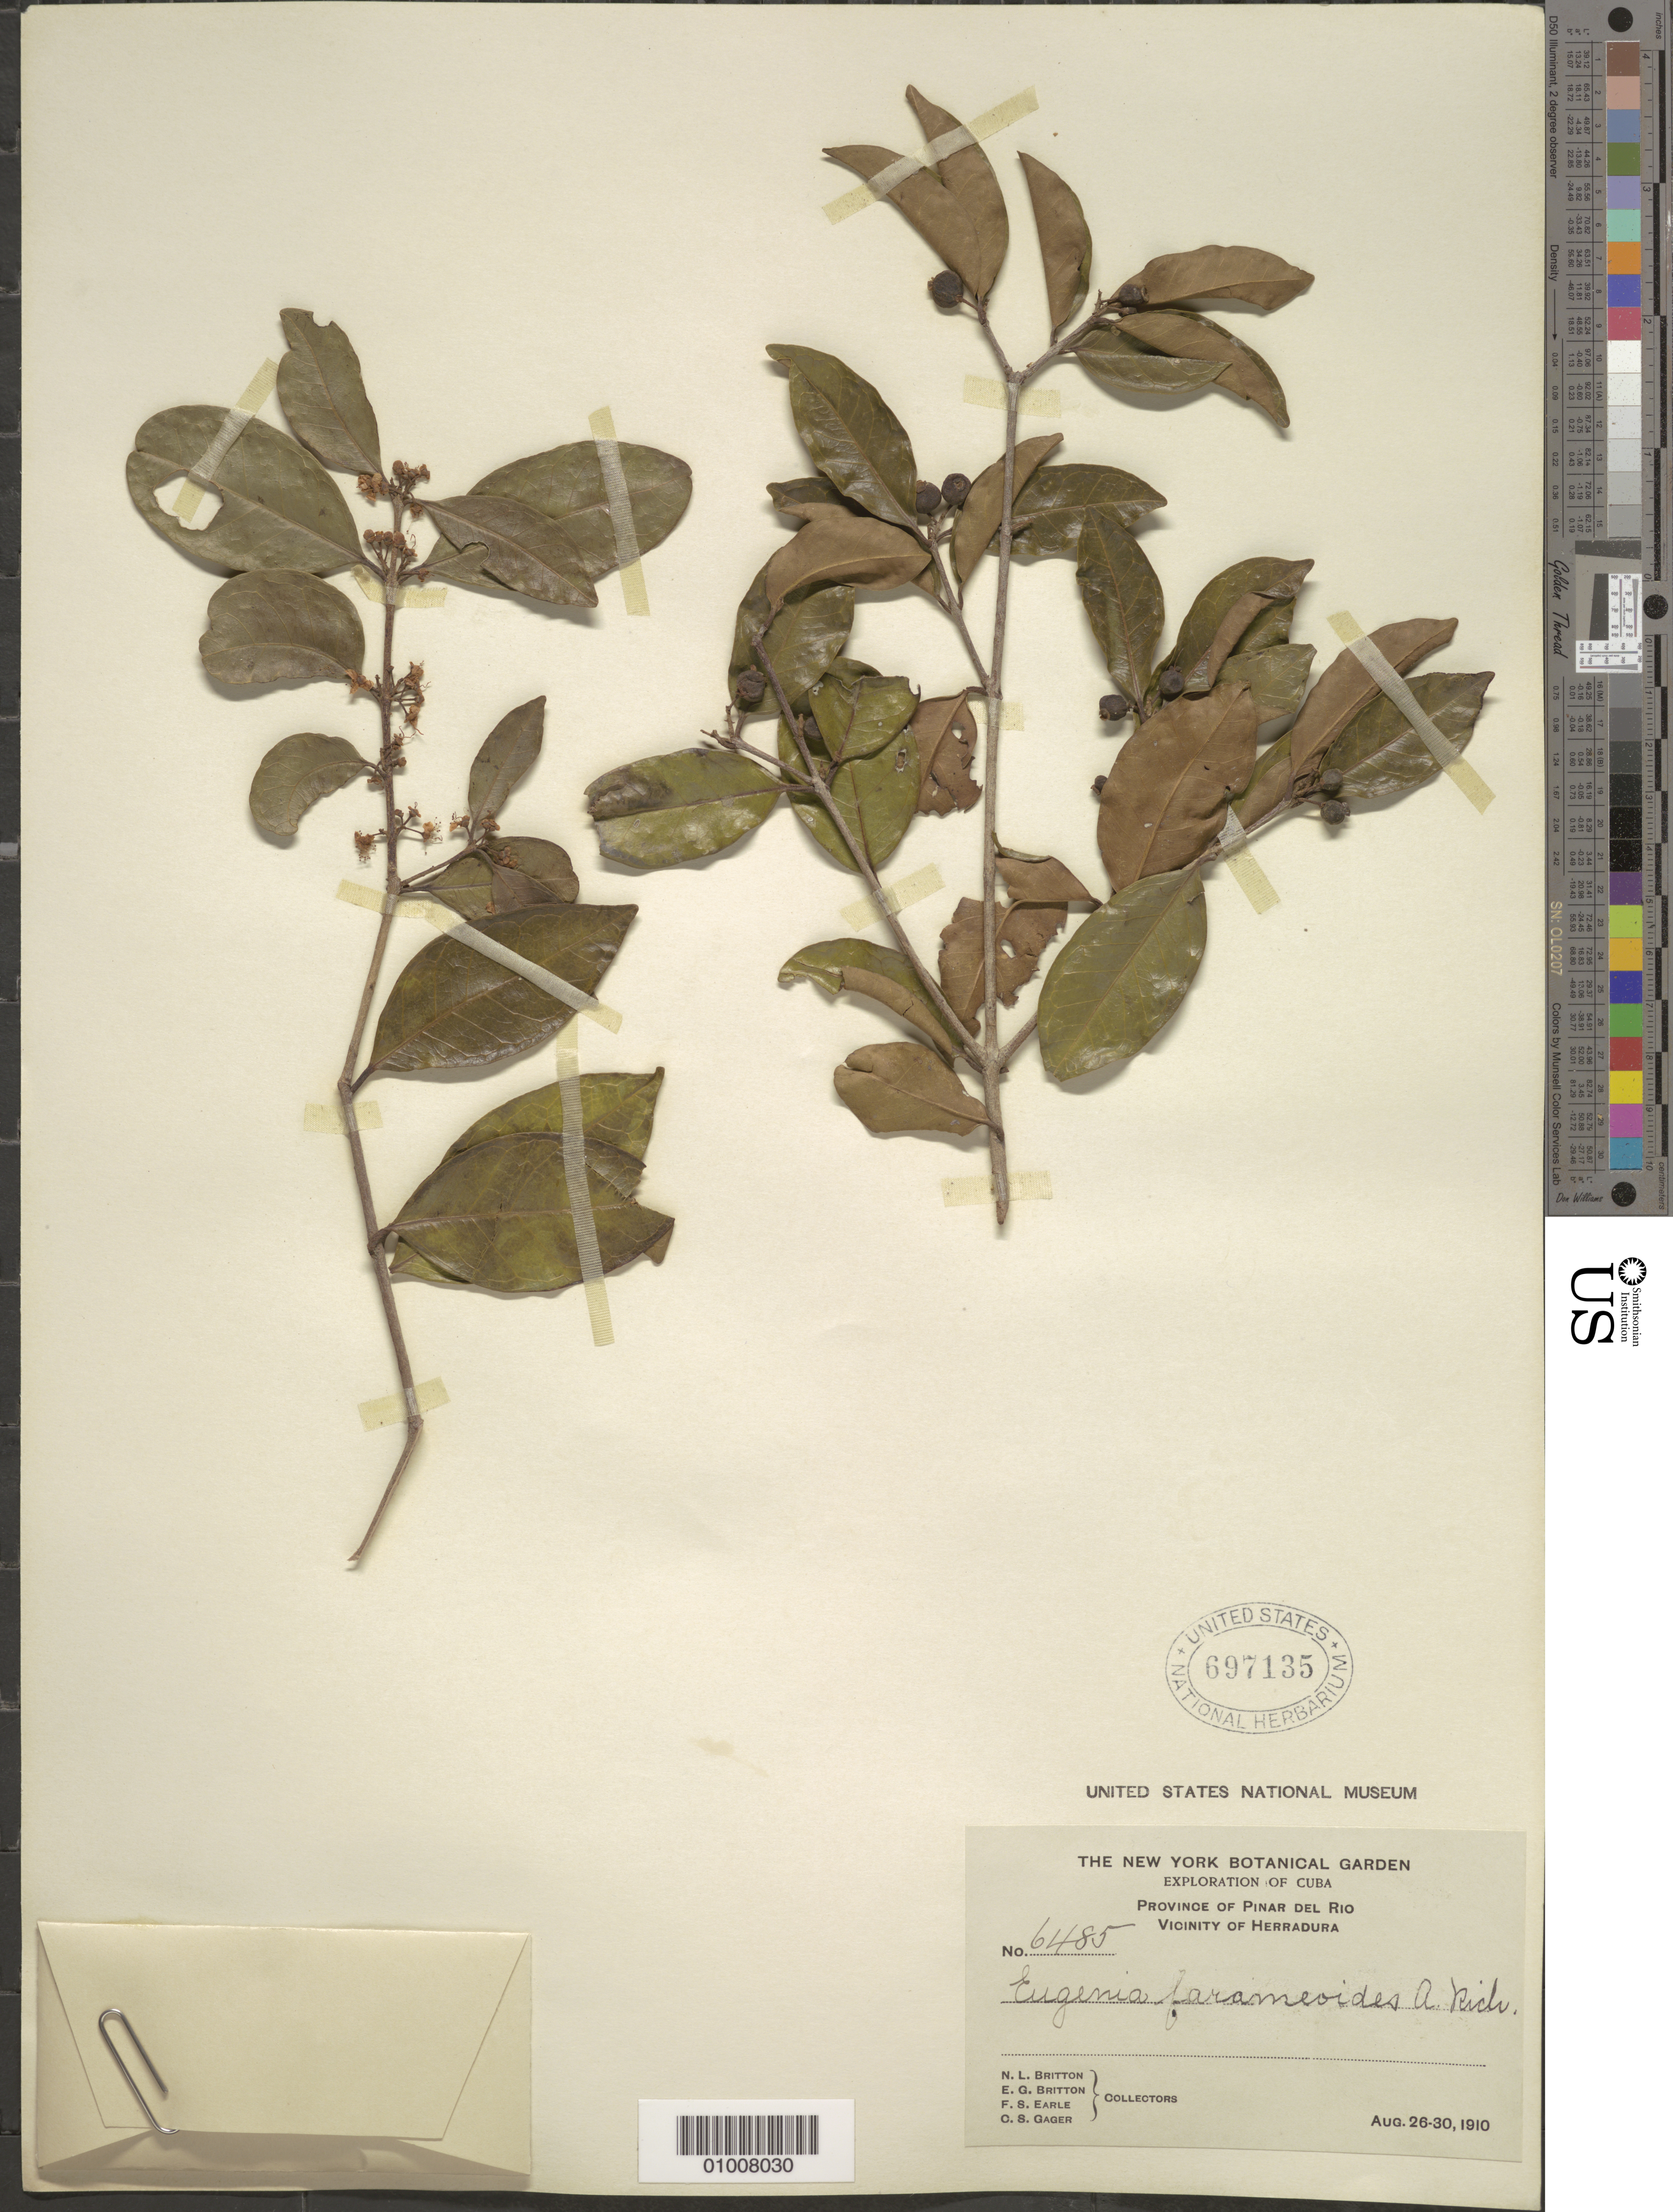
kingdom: Plantae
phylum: Tracheophyta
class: Magnoliopsida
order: Myrtales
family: Myrtaceae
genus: Eugenia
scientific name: Eugenia farameoides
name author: A. Rich.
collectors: N. Britton, E. G. Britton, F. S. Earle & C. Gager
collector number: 6485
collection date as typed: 26 Aug 1910 to 30 Aug 1910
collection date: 1910-08-26/1910-08-30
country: Cuba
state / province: Pinar del Rio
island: Cuba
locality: Vicinity of Herradura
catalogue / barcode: US 697135